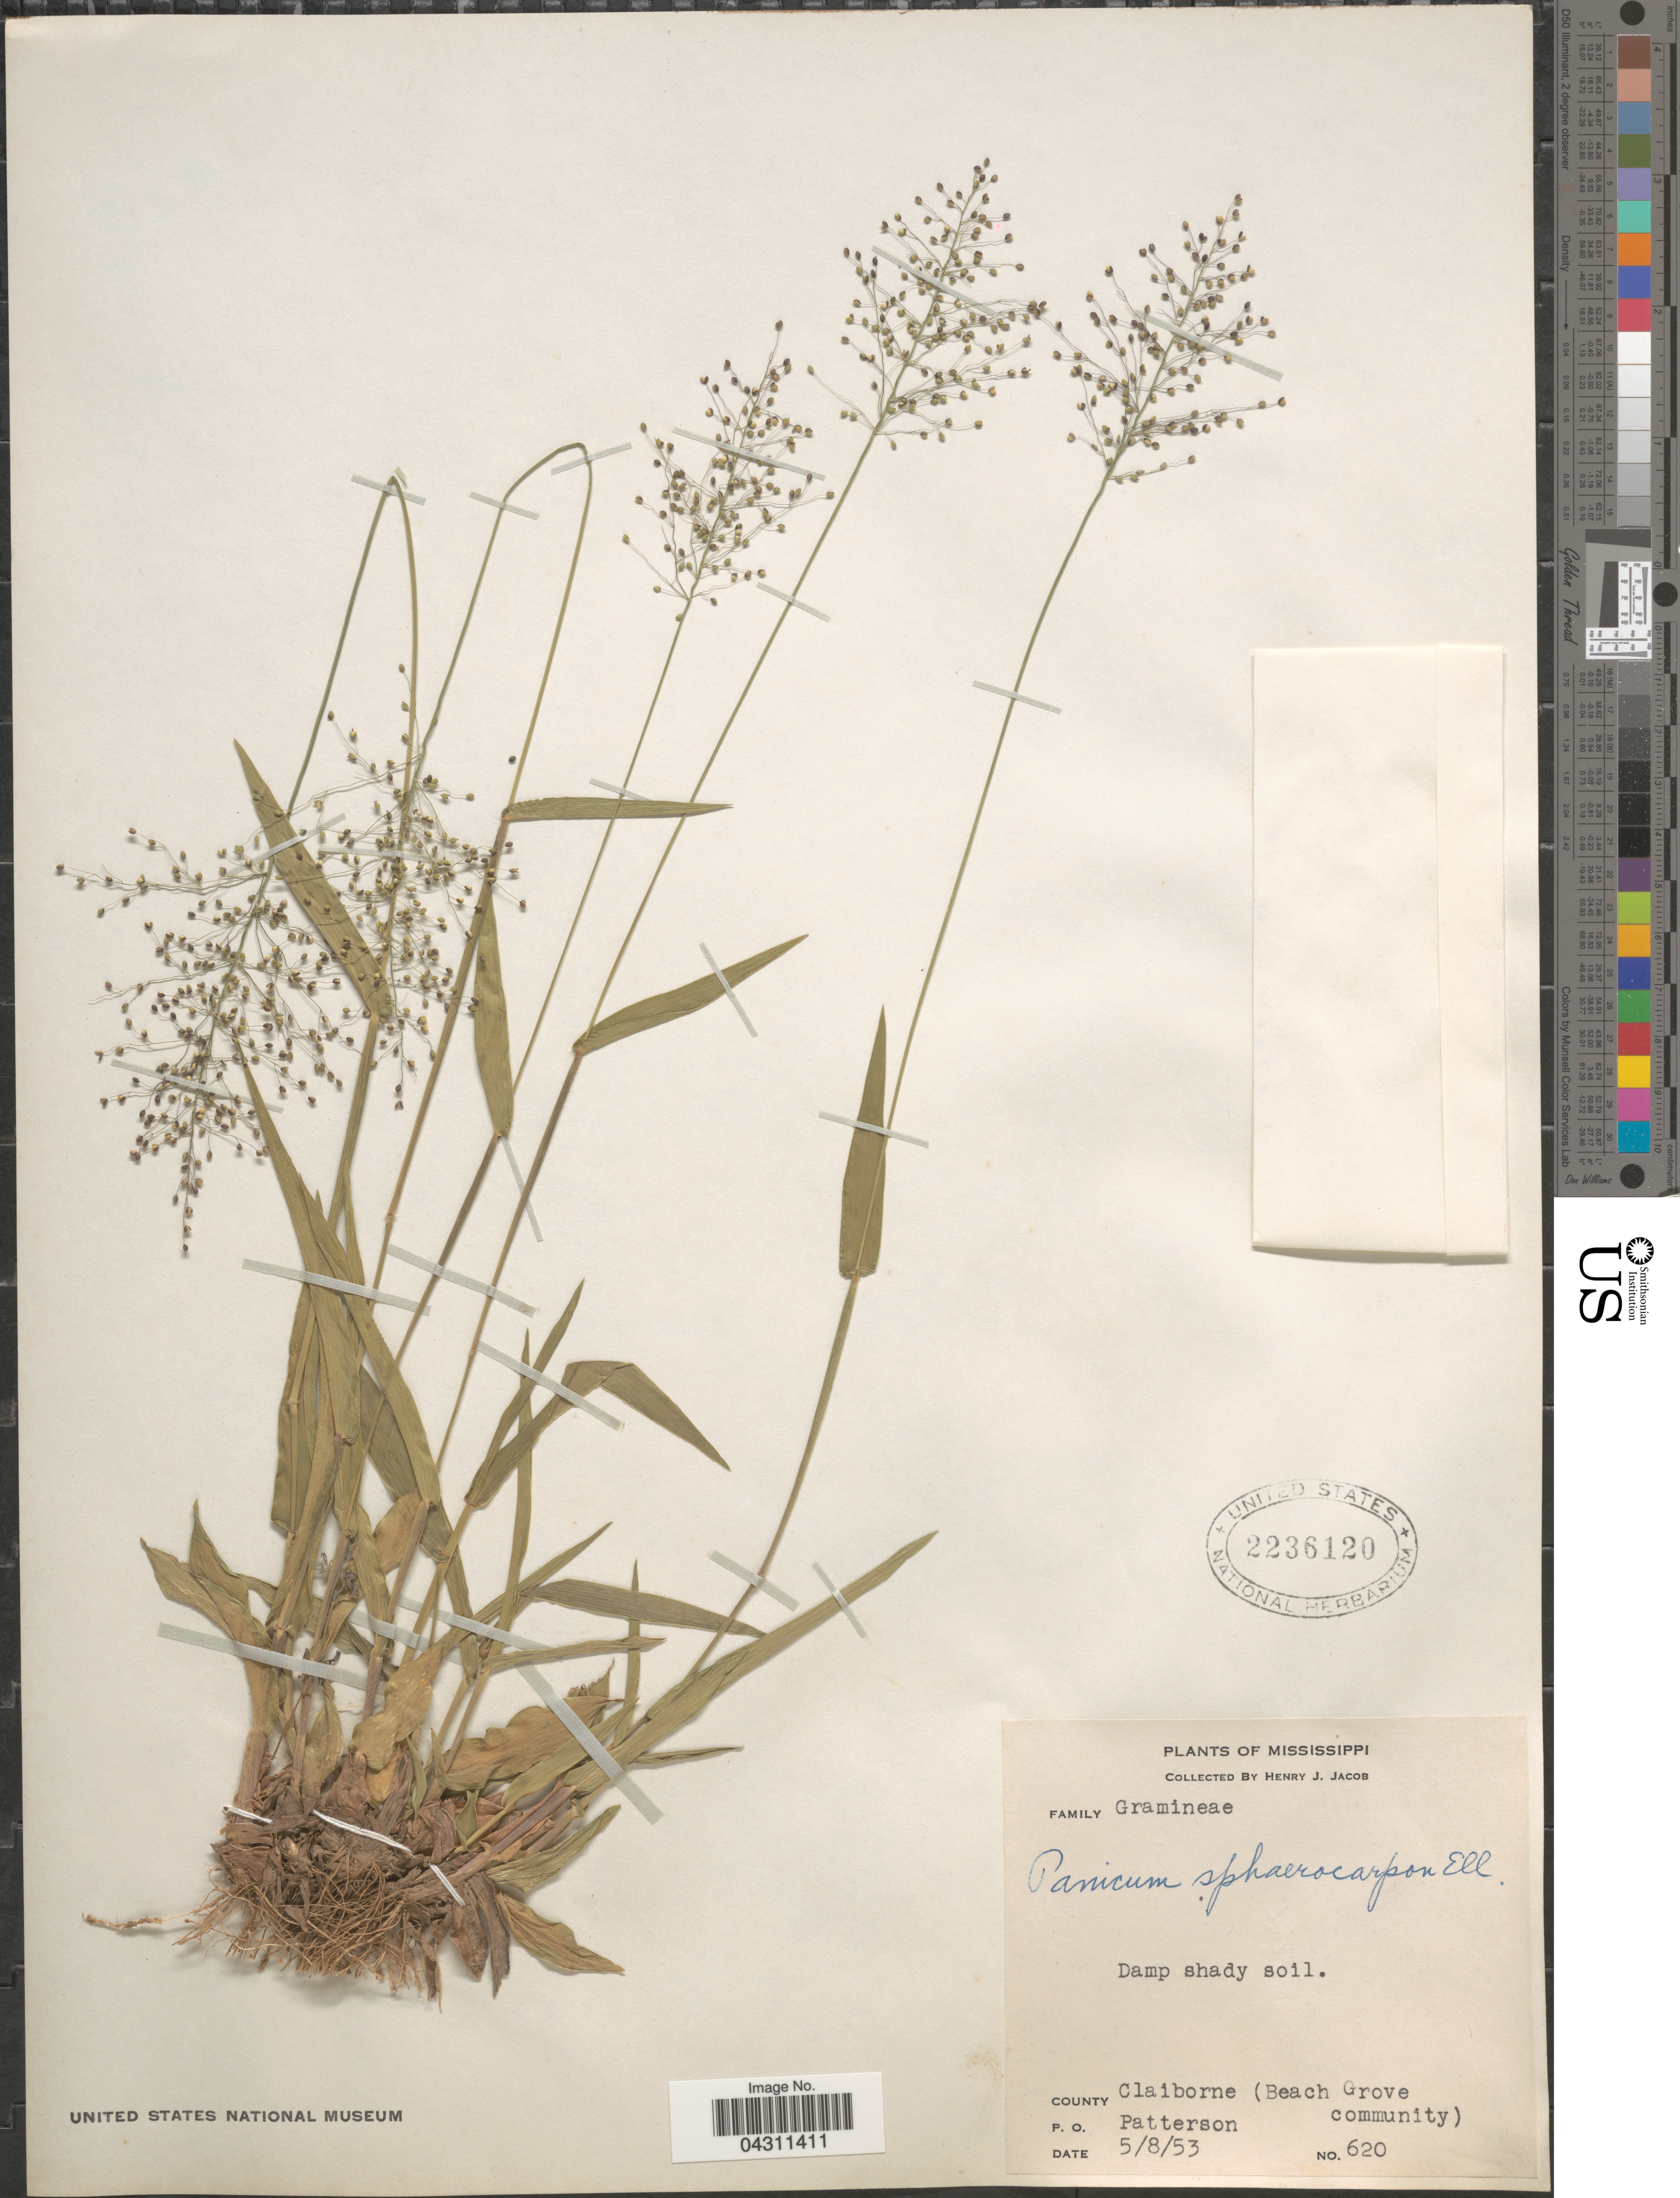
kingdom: Plantae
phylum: Tracheophyta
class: Liliopsida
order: Poales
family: Poaceae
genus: Dichanthelium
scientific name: Dichanthelium sphaerocarpon var. sphaerocarpon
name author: (Elliott) Gould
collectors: H. Jacob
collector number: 620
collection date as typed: Transcribed d/m/y: 8/5/53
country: United States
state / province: Mississippi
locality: Damp shady soil. County Claiborne (Beach Grove community). P.O. Patterson.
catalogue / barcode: US 2236120